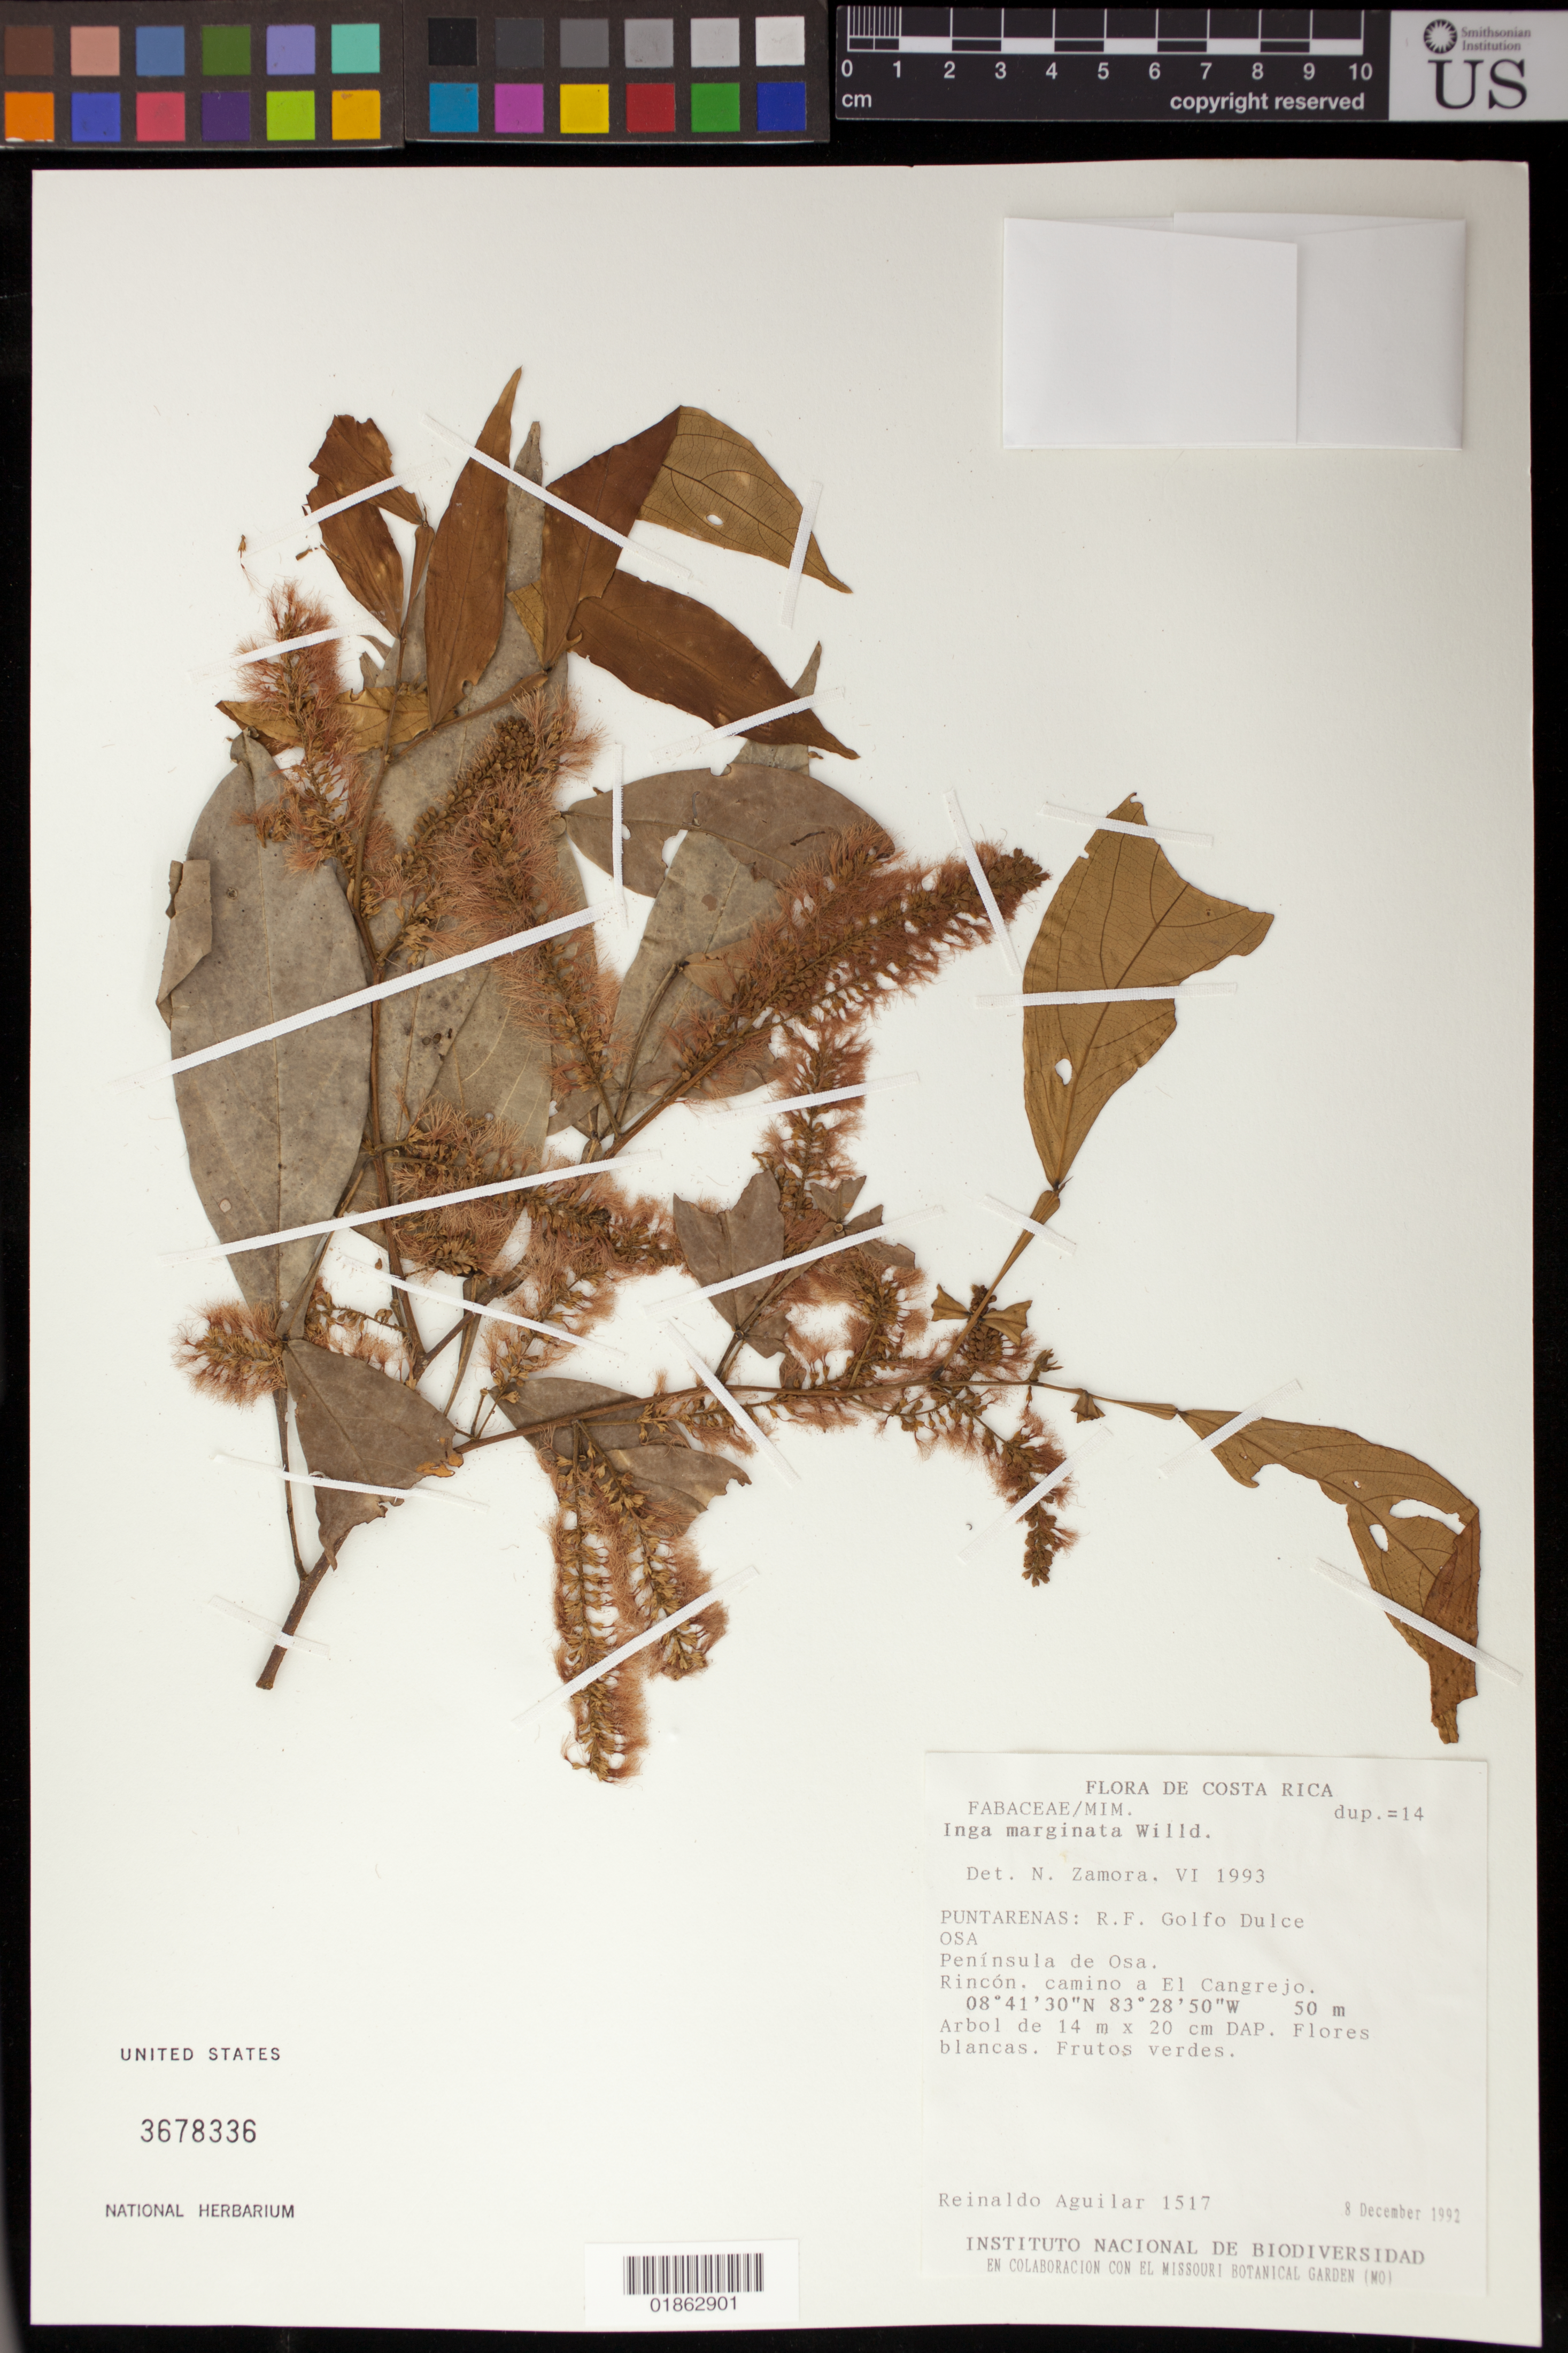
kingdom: Plantae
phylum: Tracheophyta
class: Magnoliopsida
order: Fabales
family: Fabaceae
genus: Inga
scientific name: Inga marginata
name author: Willd.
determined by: Zamora, N.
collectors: R. Aguilar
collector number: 1517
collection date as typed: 8 Dec 1992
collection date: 1992-12-08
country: Costa Rica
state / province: Puntarenas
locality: R. F. Golfo Dulce OSA, Peninsula de Osa, Rincon, camino a El Cangrejo.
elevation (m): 50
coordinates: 8 41 30 N, 83 28 50 W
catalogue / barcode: US 3678336